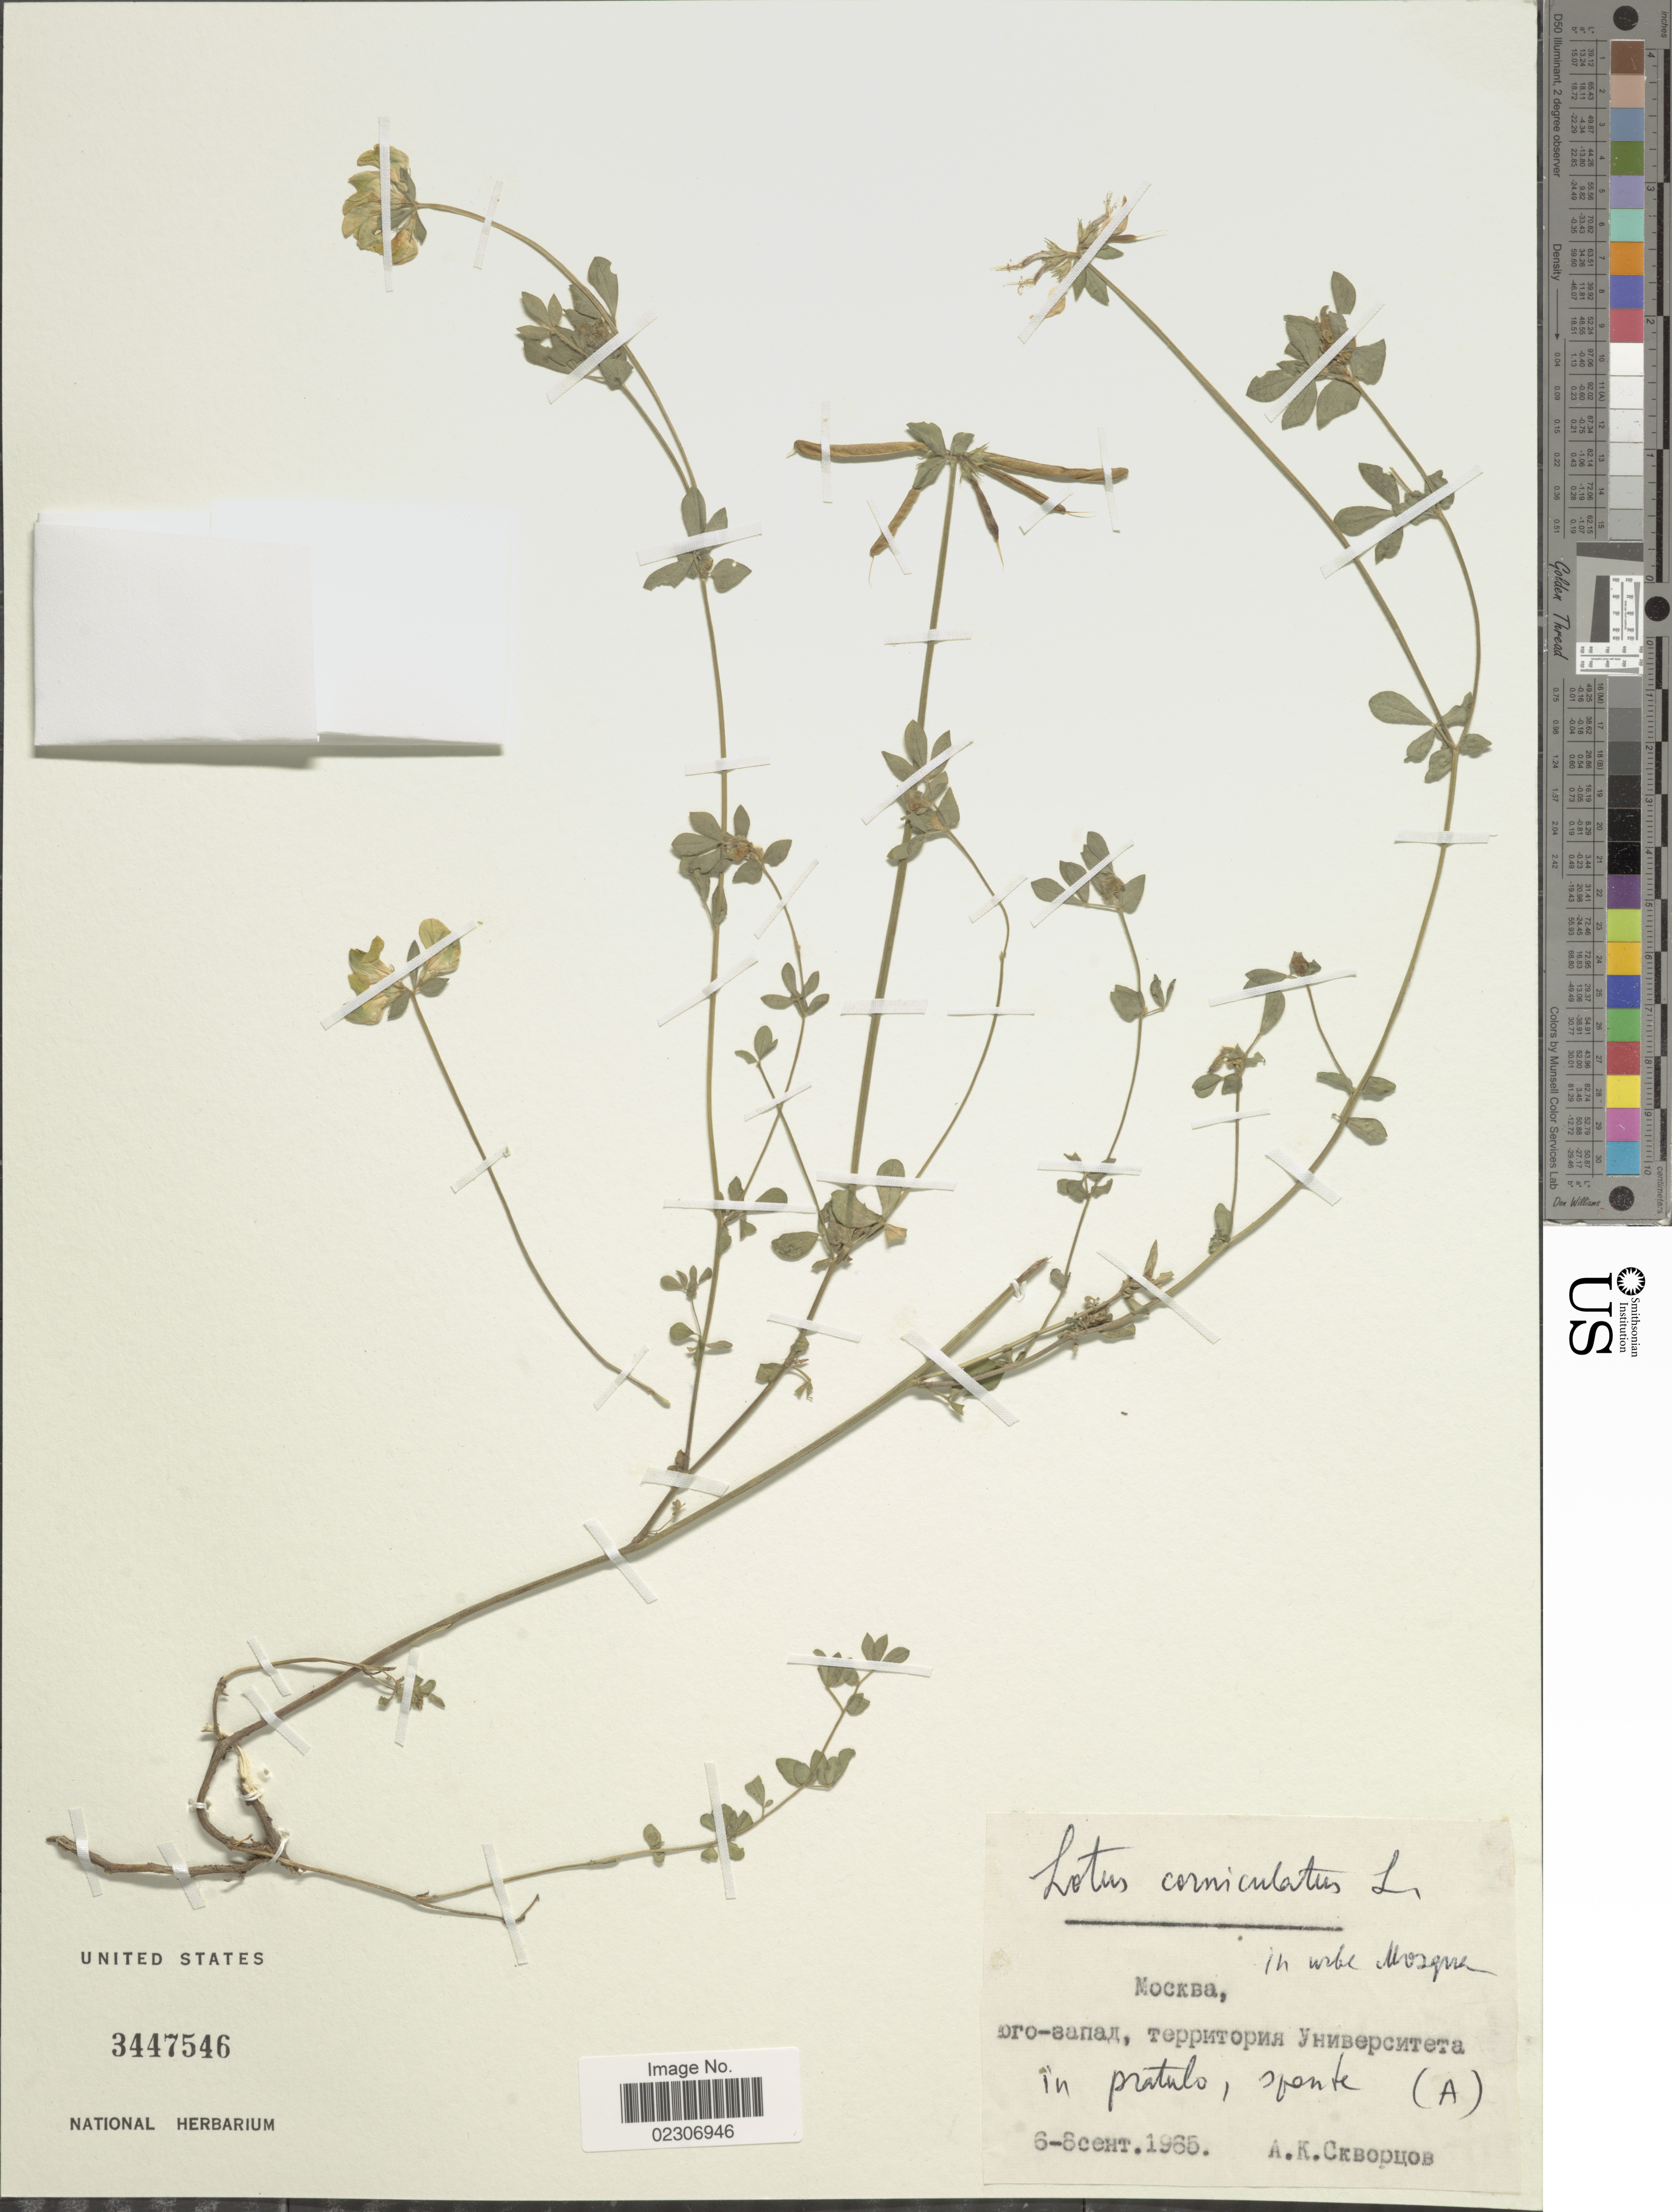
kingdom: Plantae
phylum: Tracheophyta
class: Magnoliopsida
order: Fabales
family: Fabaceae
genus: Lotus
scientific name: Lotus corniculatus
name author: L.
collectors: Skvortsova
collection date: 1965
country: Russian Federation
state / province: Moscow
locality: Moscow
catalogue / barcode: US 3447546